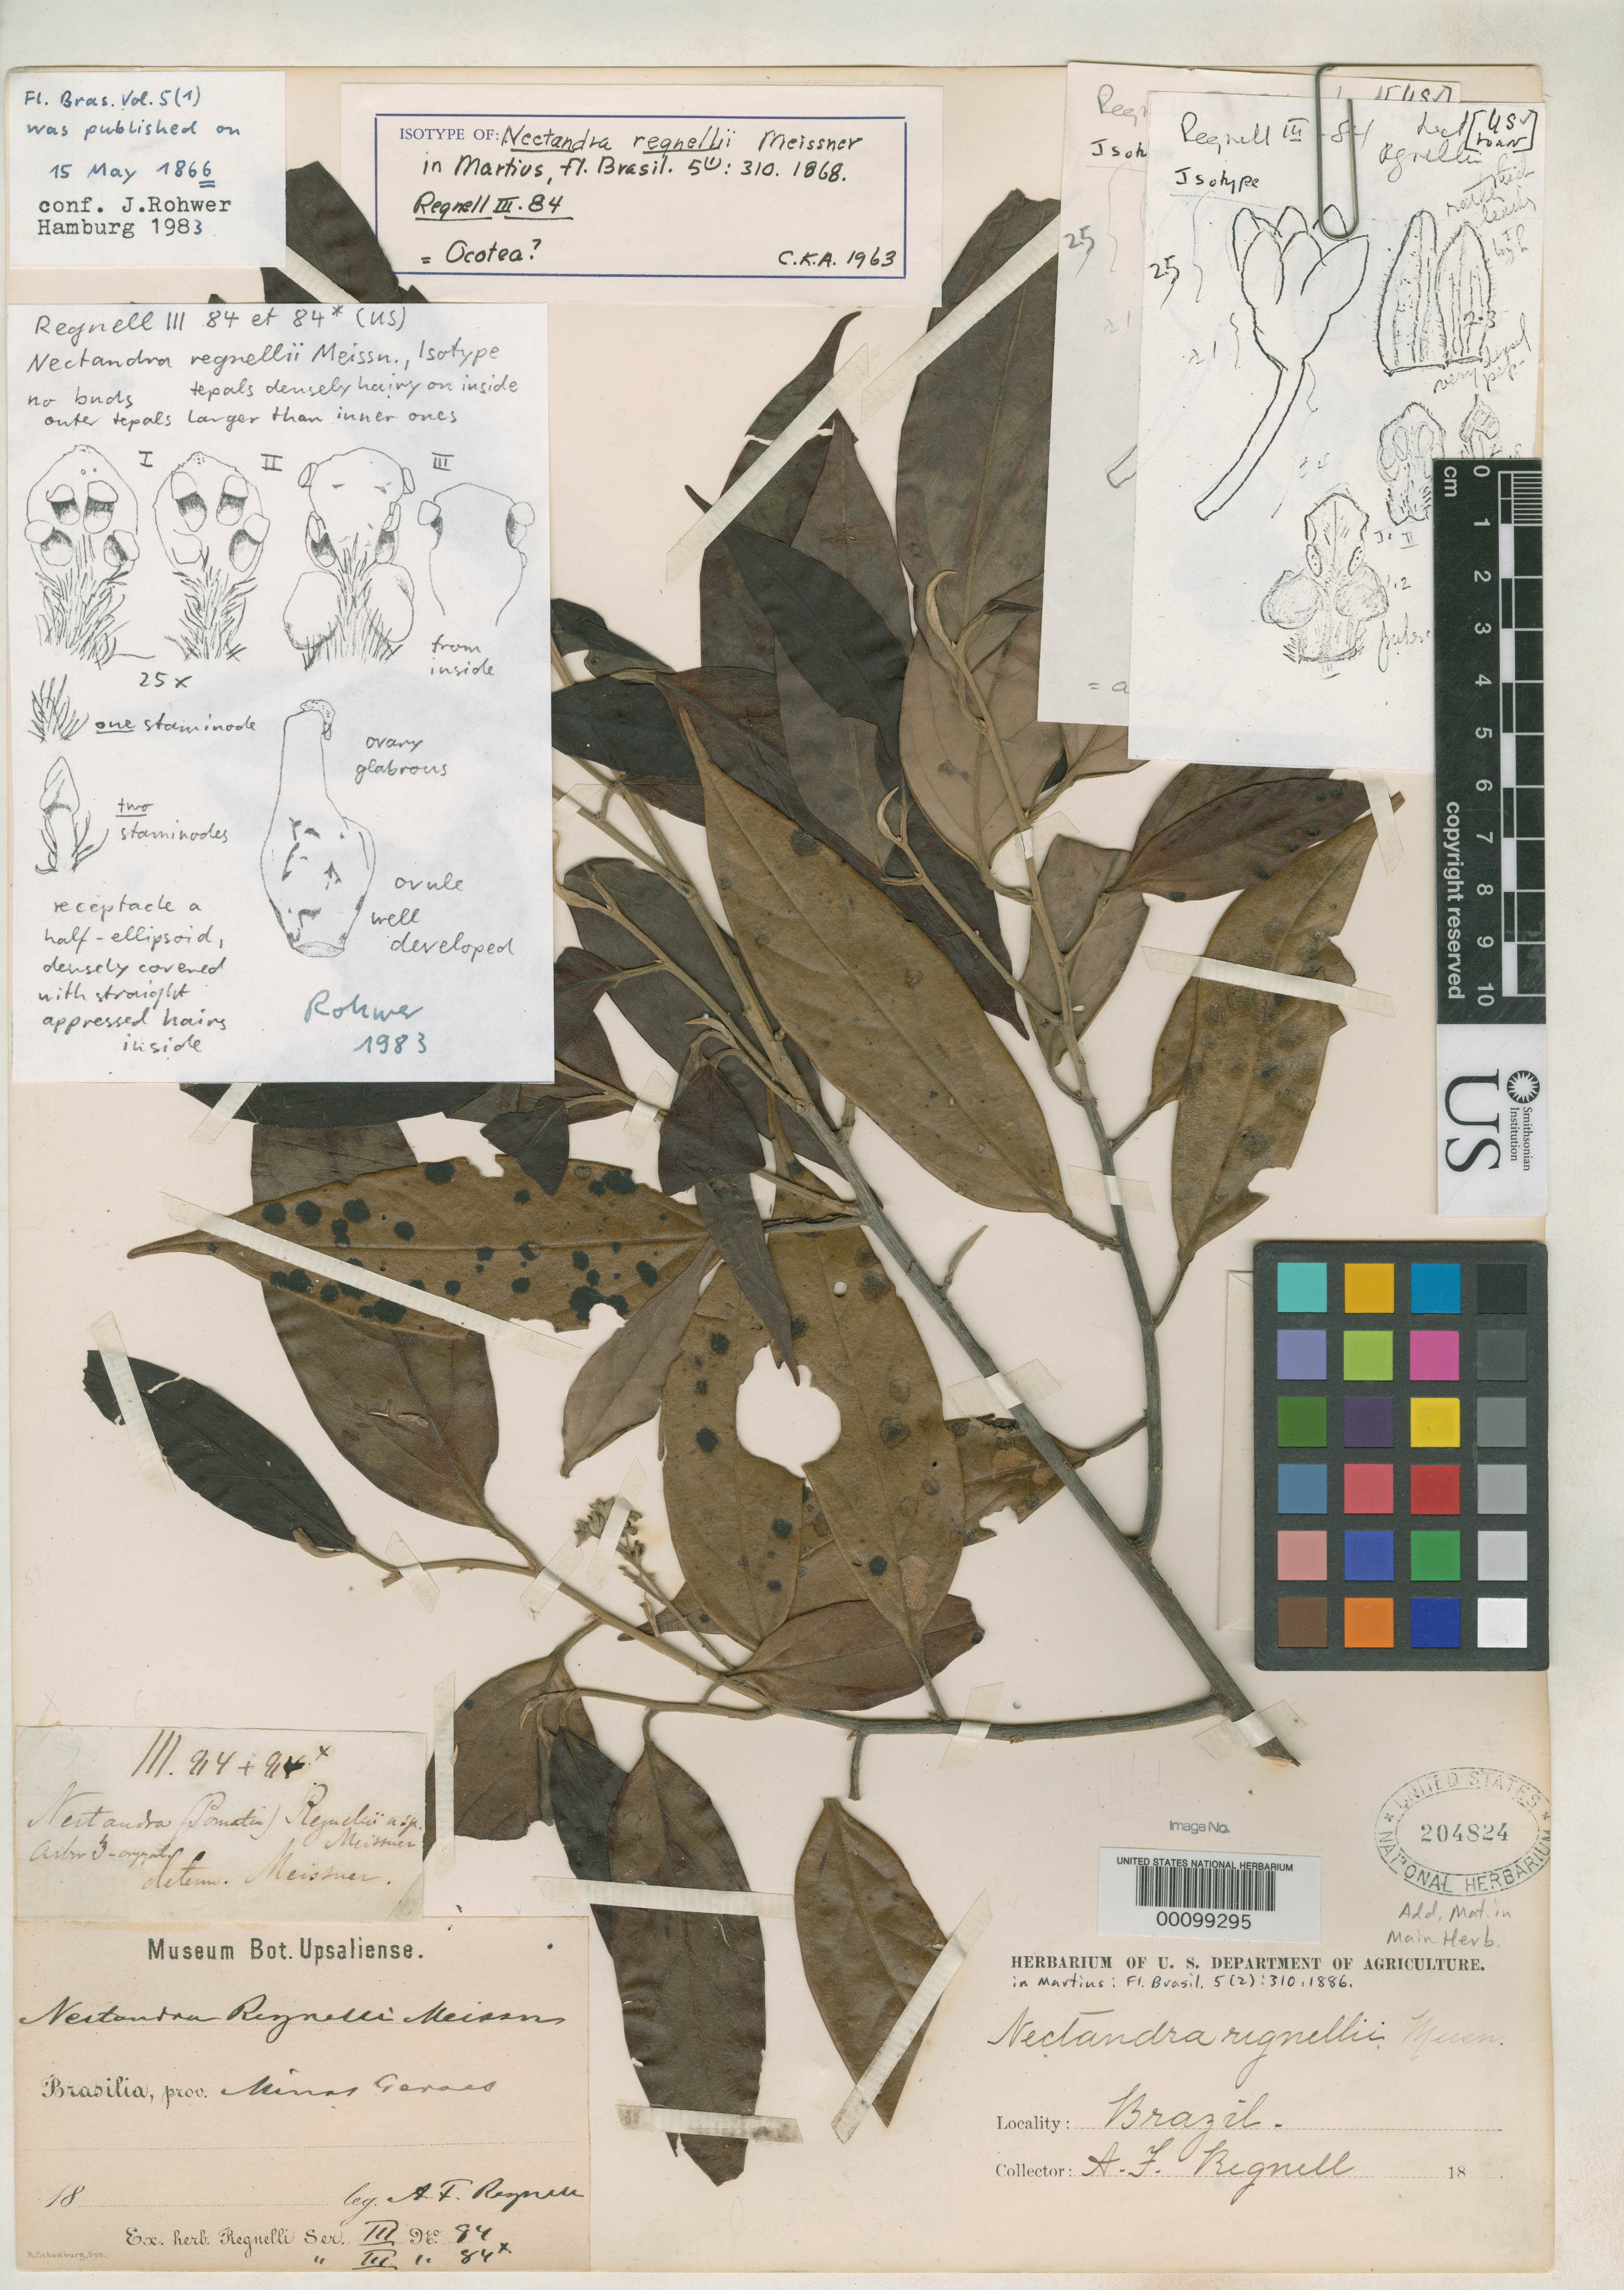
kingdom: Plantae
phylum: Tracheophyta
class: Magnoliopsida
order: Laurales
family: Lauraceae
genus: Nectandra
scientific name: Nectandra regnellii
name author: Meisn. in Mart.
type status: Syntype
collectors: A. F. Regnell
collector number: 84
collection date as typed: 18--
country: Brazil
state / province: Minas Gerais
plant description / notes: Annotated as "isotype" by C.K. Allen.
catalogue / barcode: US 204824